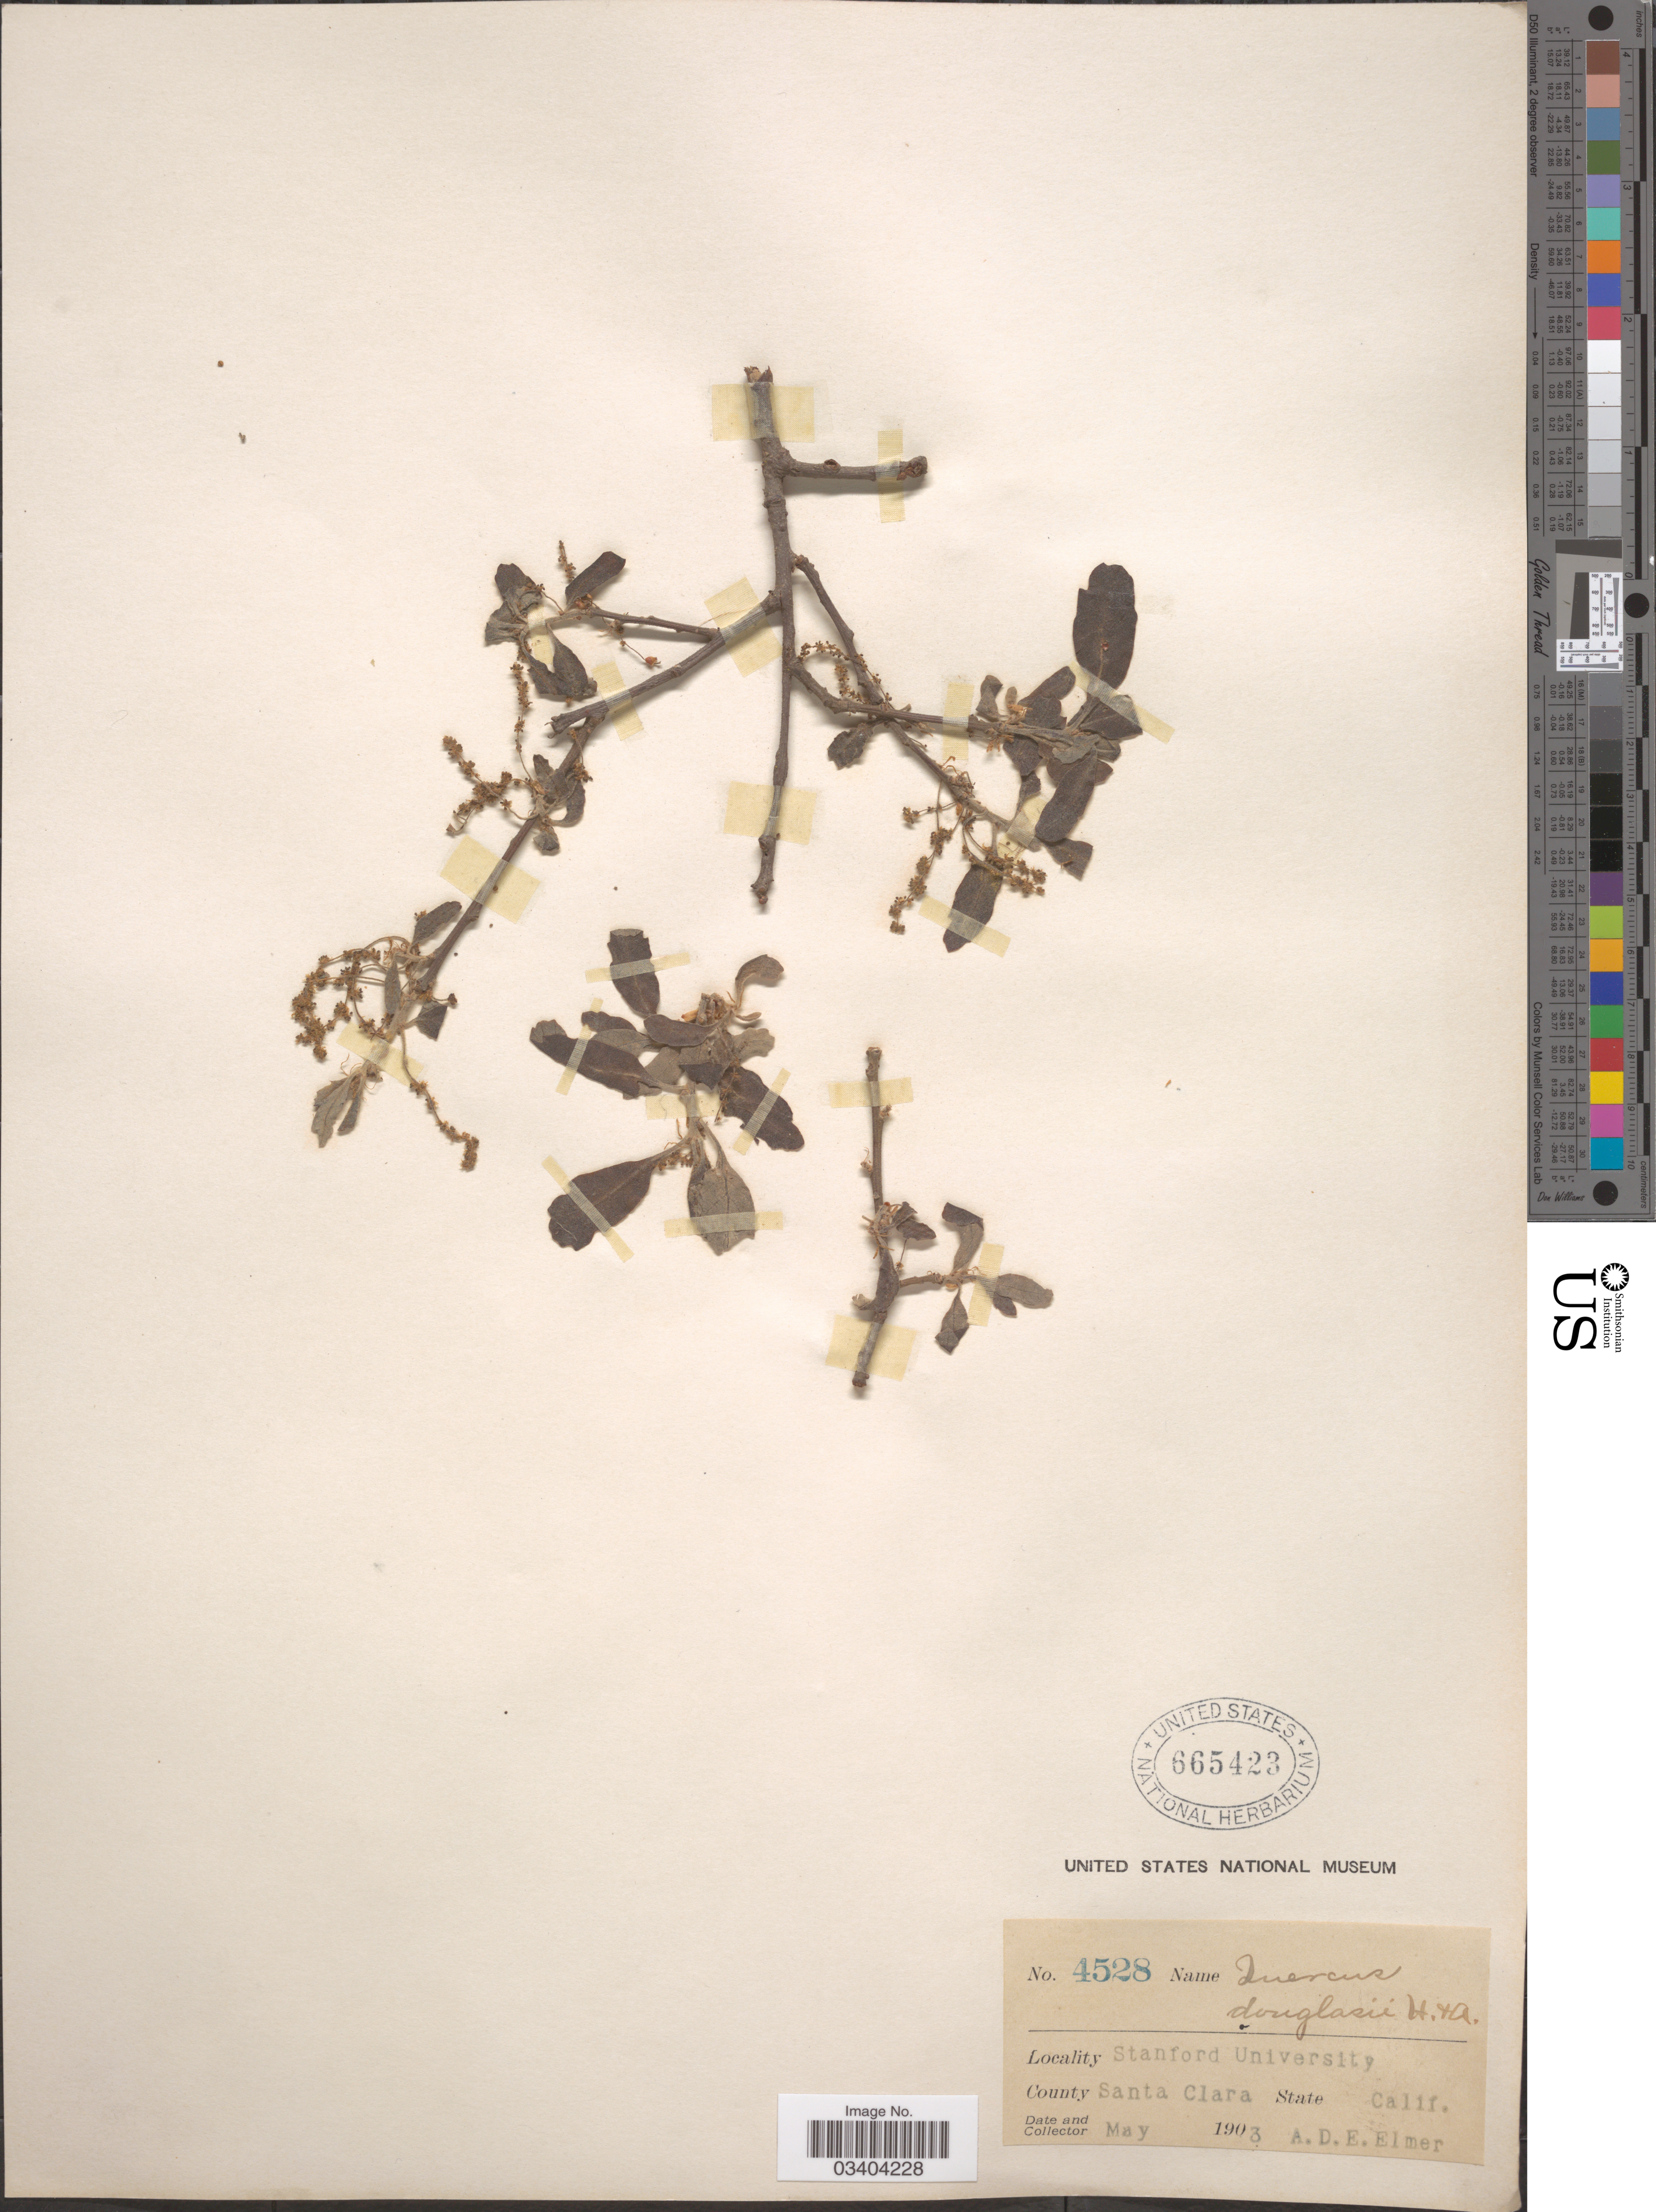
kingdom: Plantae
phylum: Tracheophyta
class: Magnoliopsida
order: Fagales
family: Fagaceae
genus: Quercus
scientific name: Quercus douglasii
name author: Hook. & Arn.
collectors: A. D. E. Elmer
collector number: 4528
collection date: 1903-05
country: United States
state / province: California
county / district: Santa Clara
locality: Stanford University. County Santa Clara.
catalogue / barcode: US 665423